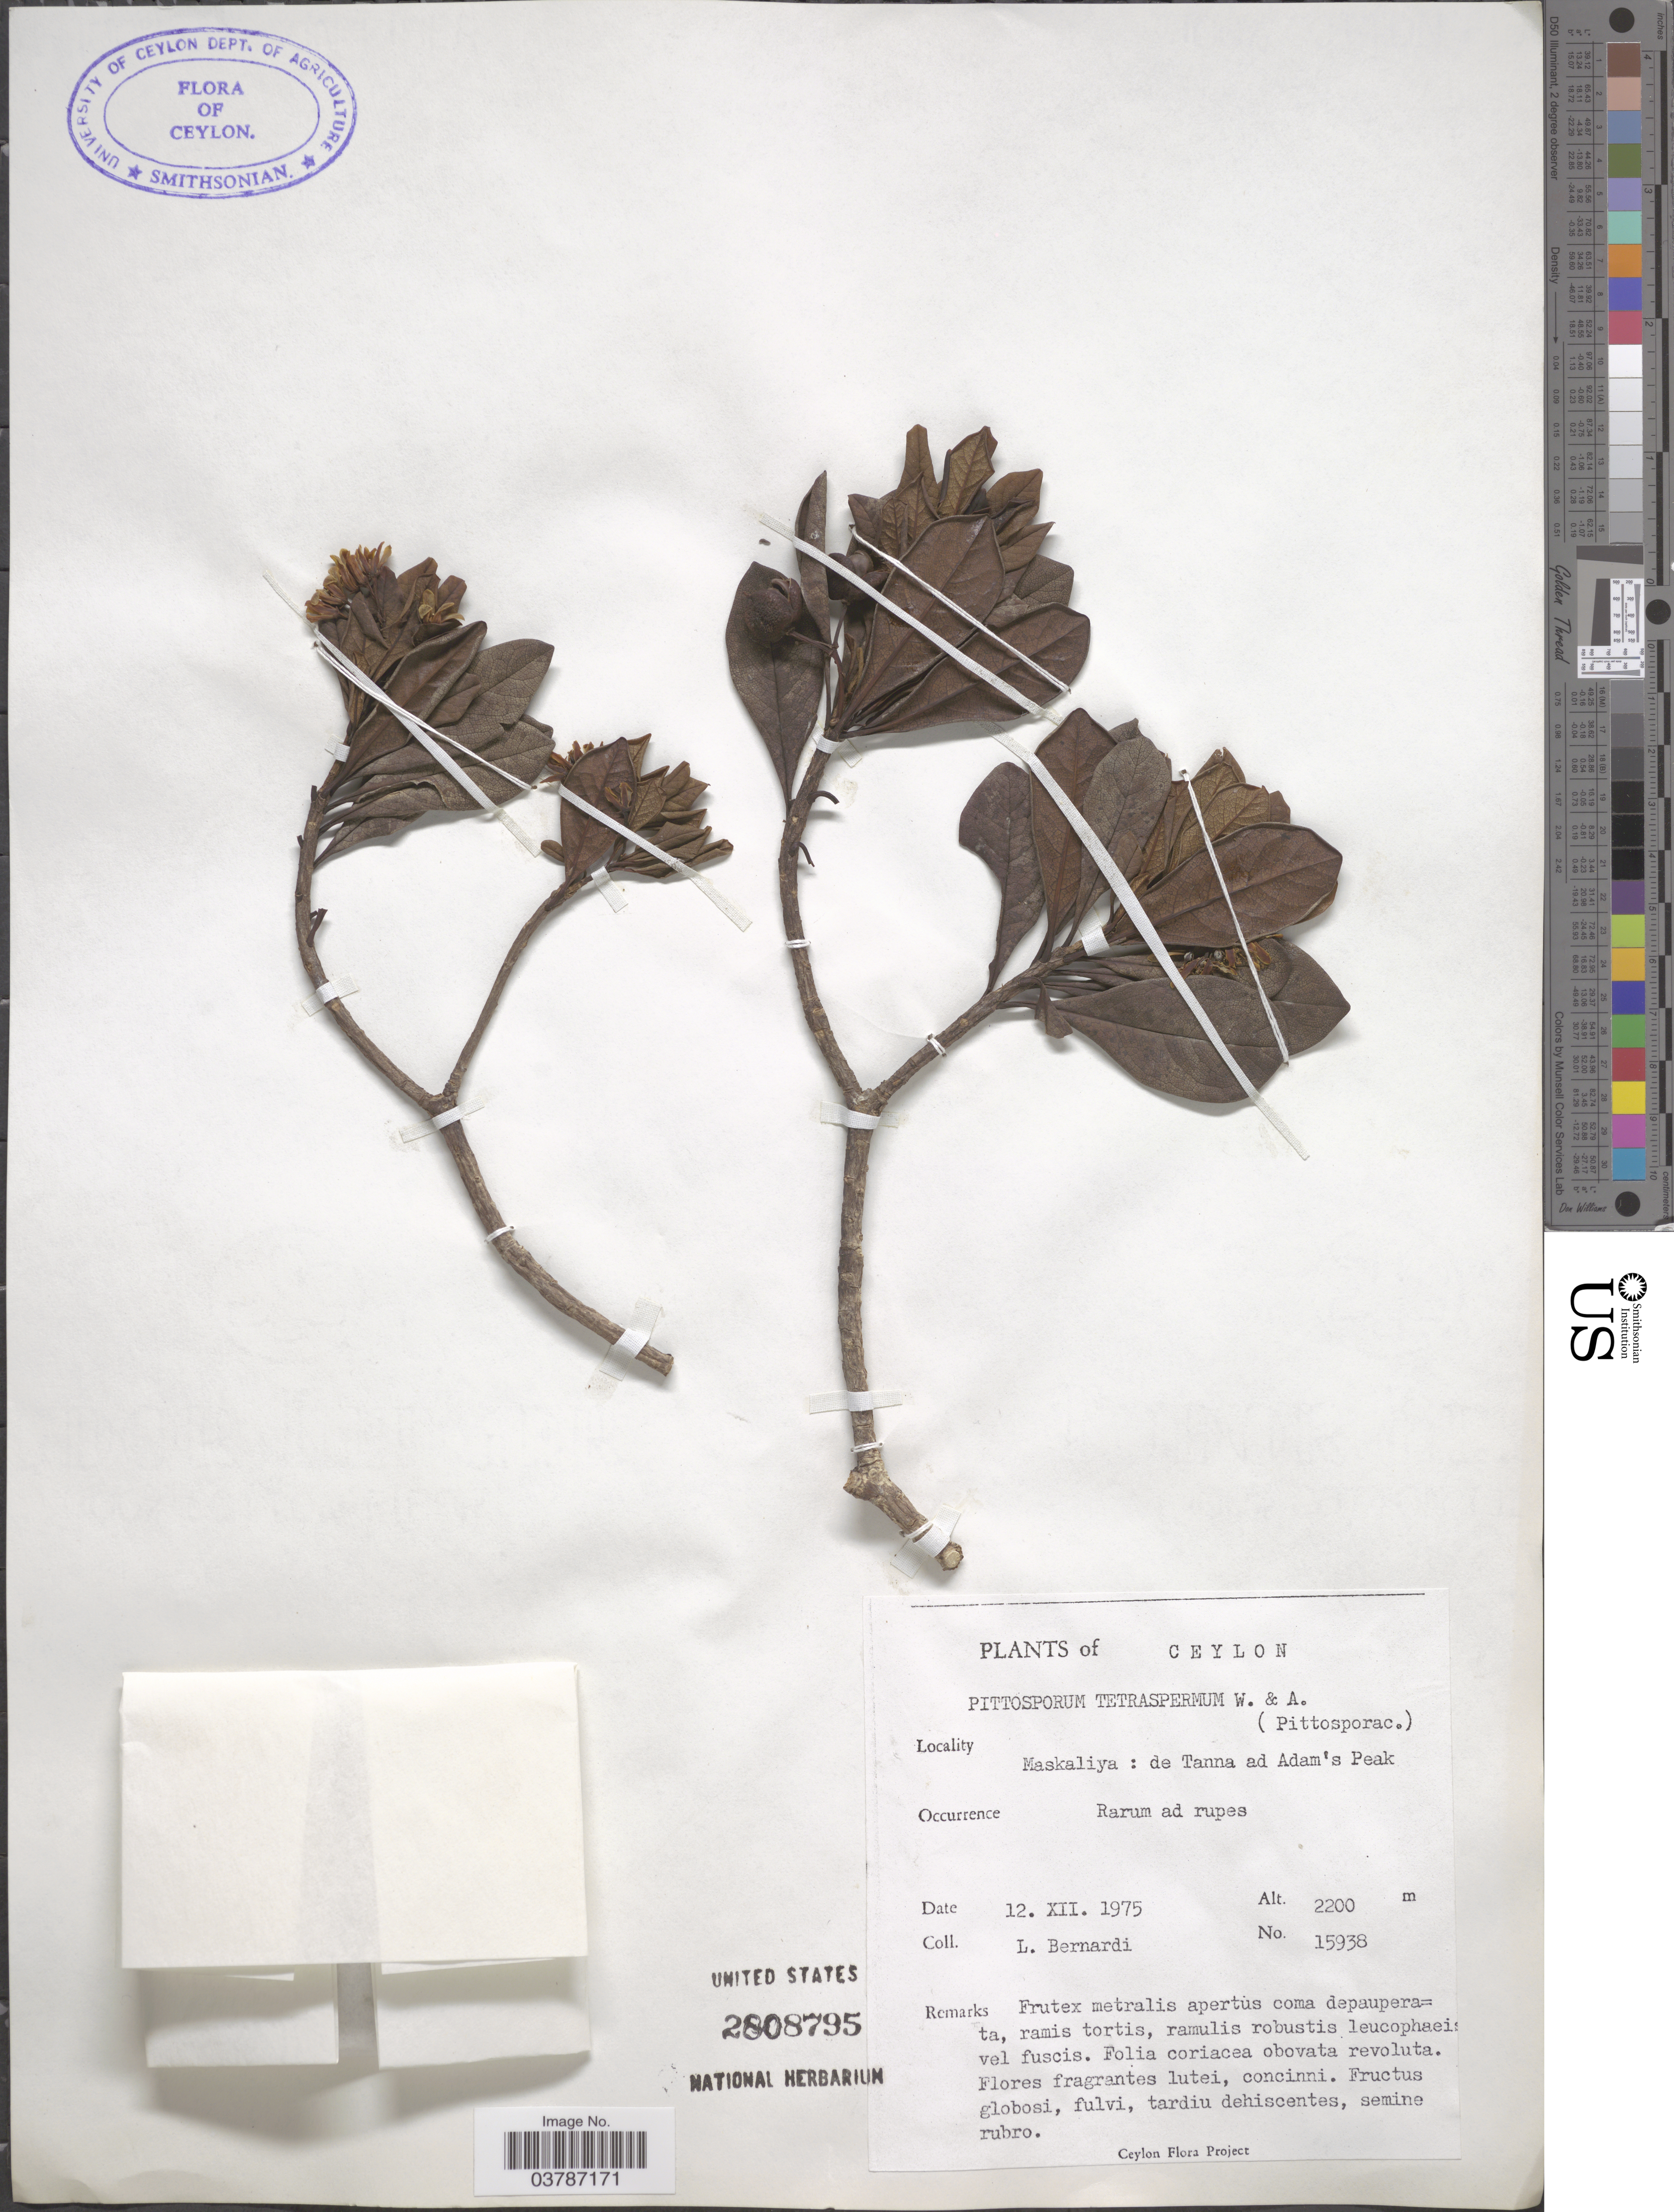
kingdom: Plantae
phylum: Tracheophyta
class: Magnoliopsida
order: Apiales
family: Pittosporaceae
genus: Pittosporum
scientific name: Pittosporum tetraspermum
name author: Wight & Arn.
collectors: L. Bernardi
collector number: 15938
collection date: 1975-12-12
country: Sri Lanka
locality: Ceylon. Maskaliya: de Tanna ad Adam's Peak.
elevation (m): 2200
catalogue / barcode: US 2808795